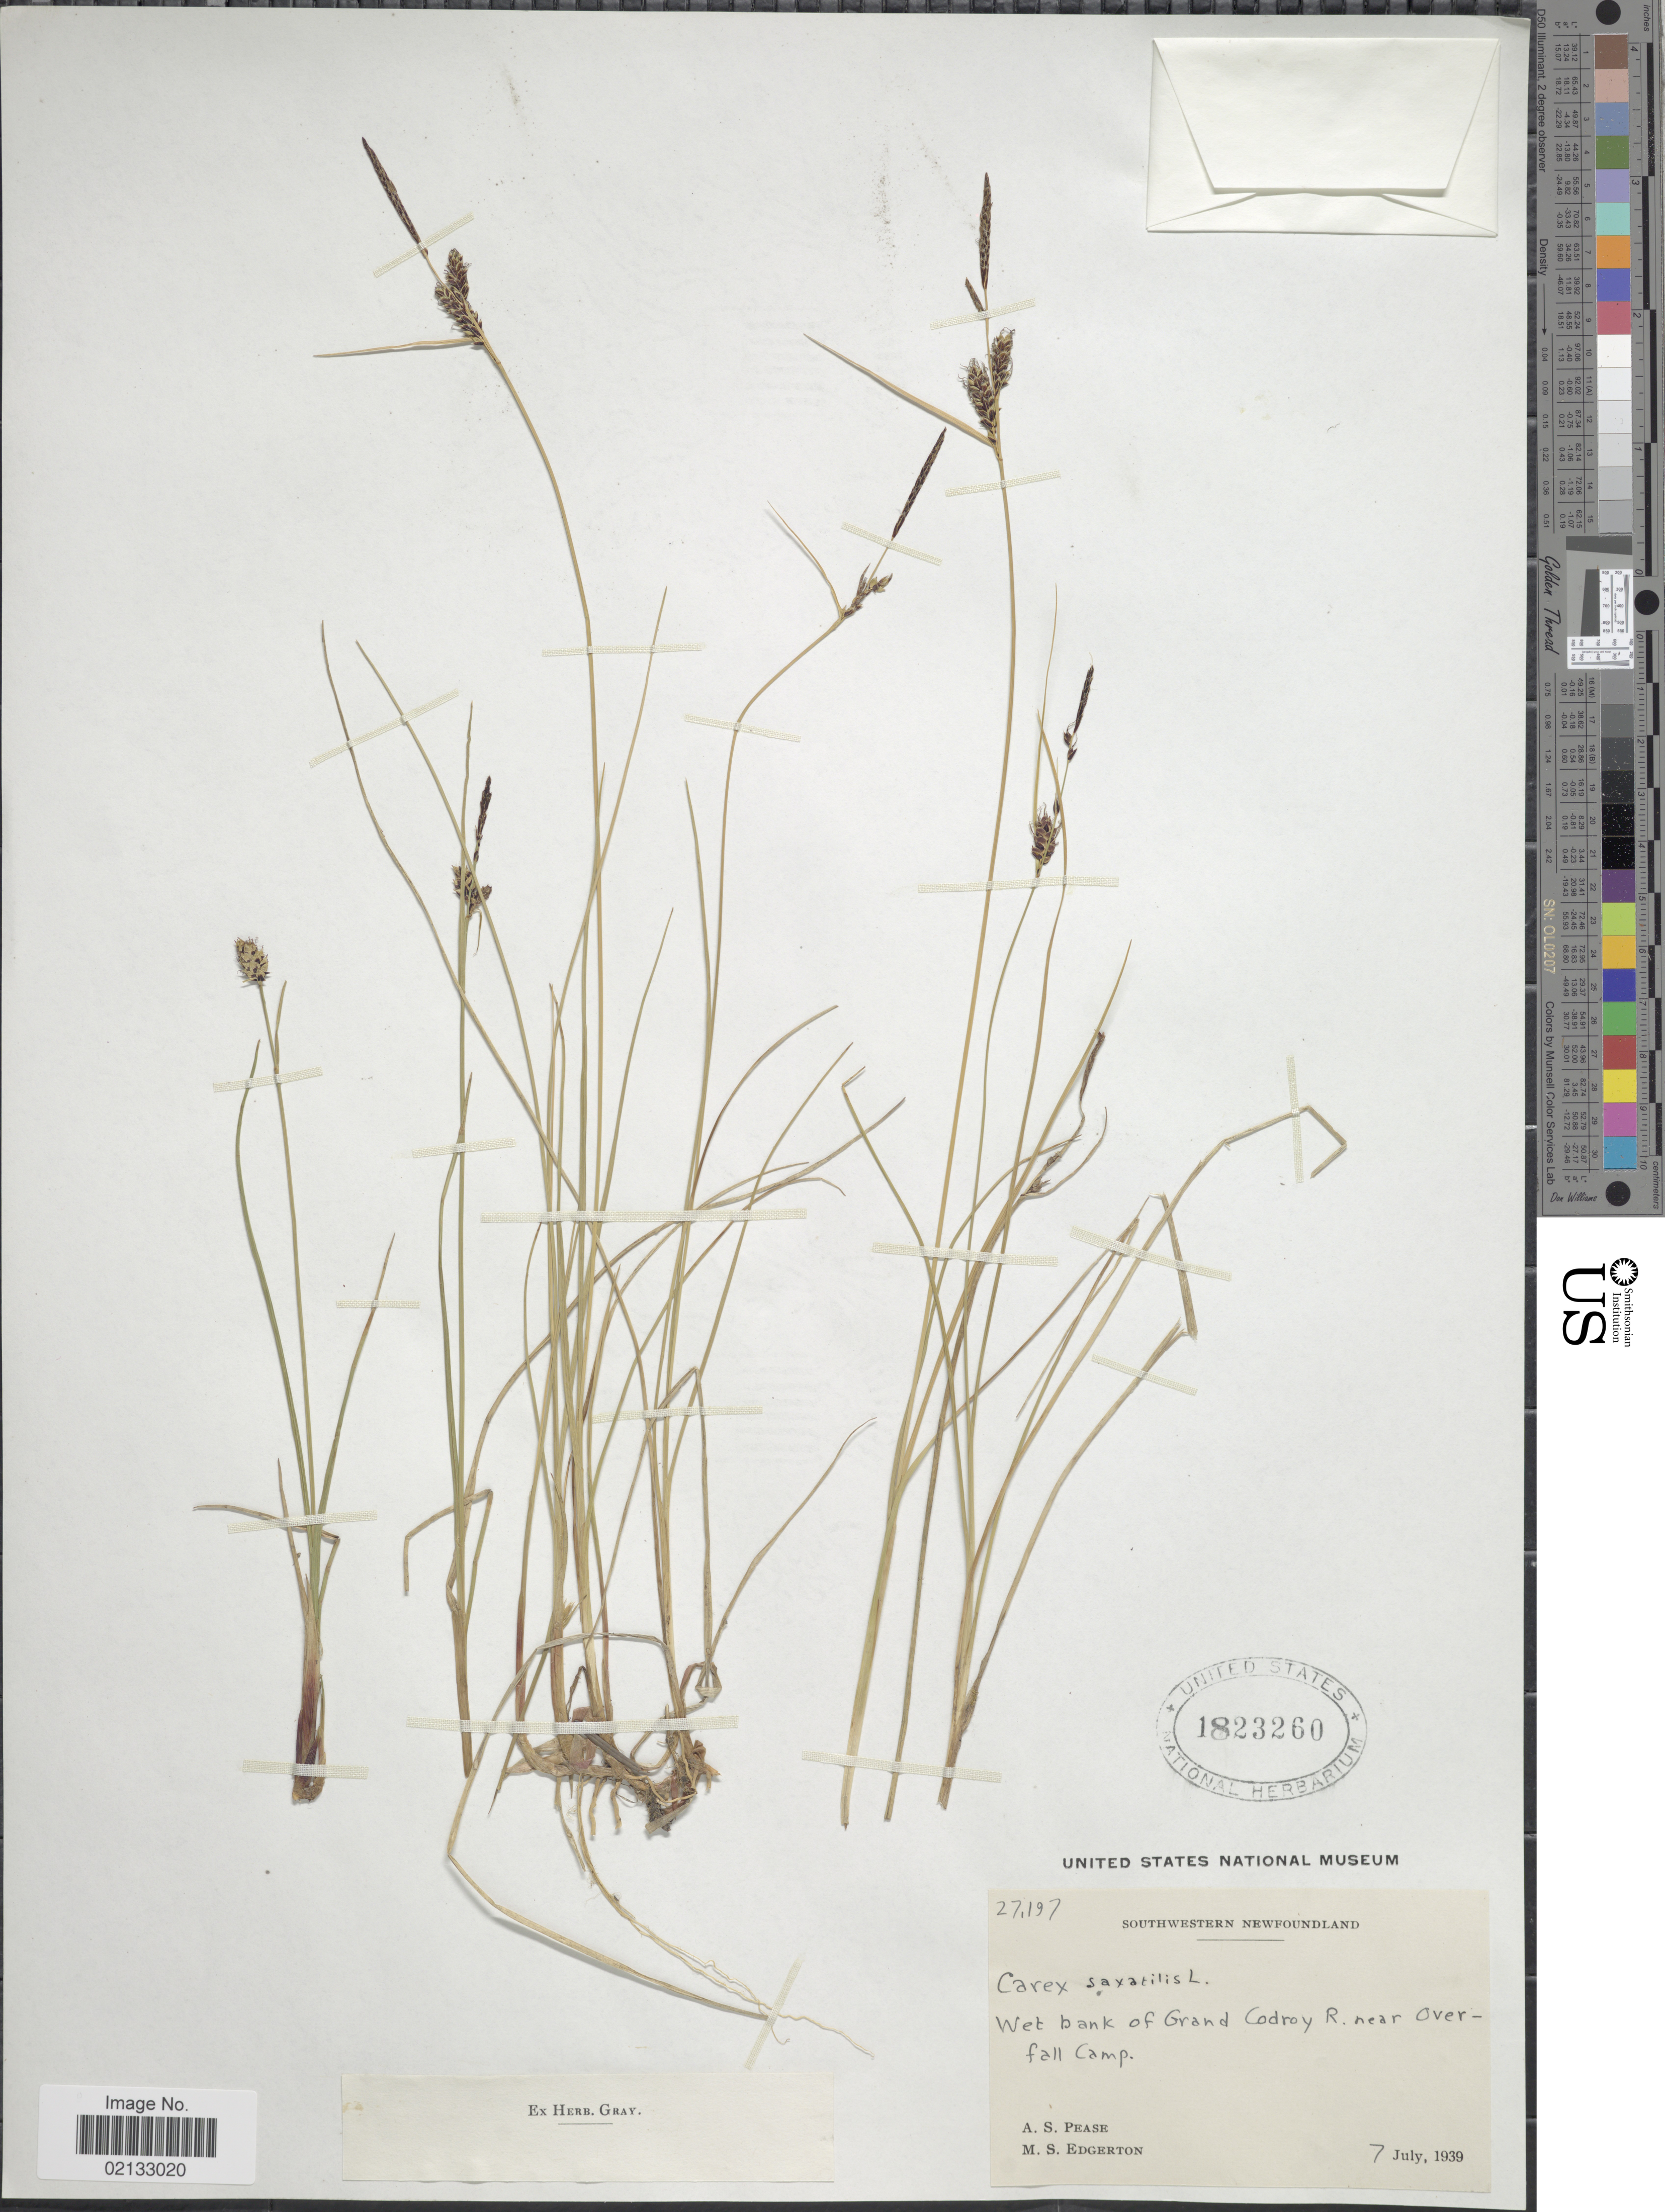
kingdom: Plantae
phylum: Tracheophyta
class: Liliopsida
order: Poales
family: Cyperaceae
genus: Carex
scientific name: Carex saxatilis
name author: L.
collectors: A. S. Pease & M. Edgerton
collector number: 27197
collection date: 1939-07-07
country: Canada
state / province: Newfoundland and Labrador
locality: Southwestern Newfoundland. Wet bank of Grand Codroy R. near Overfall camp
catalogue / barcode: US 1823260